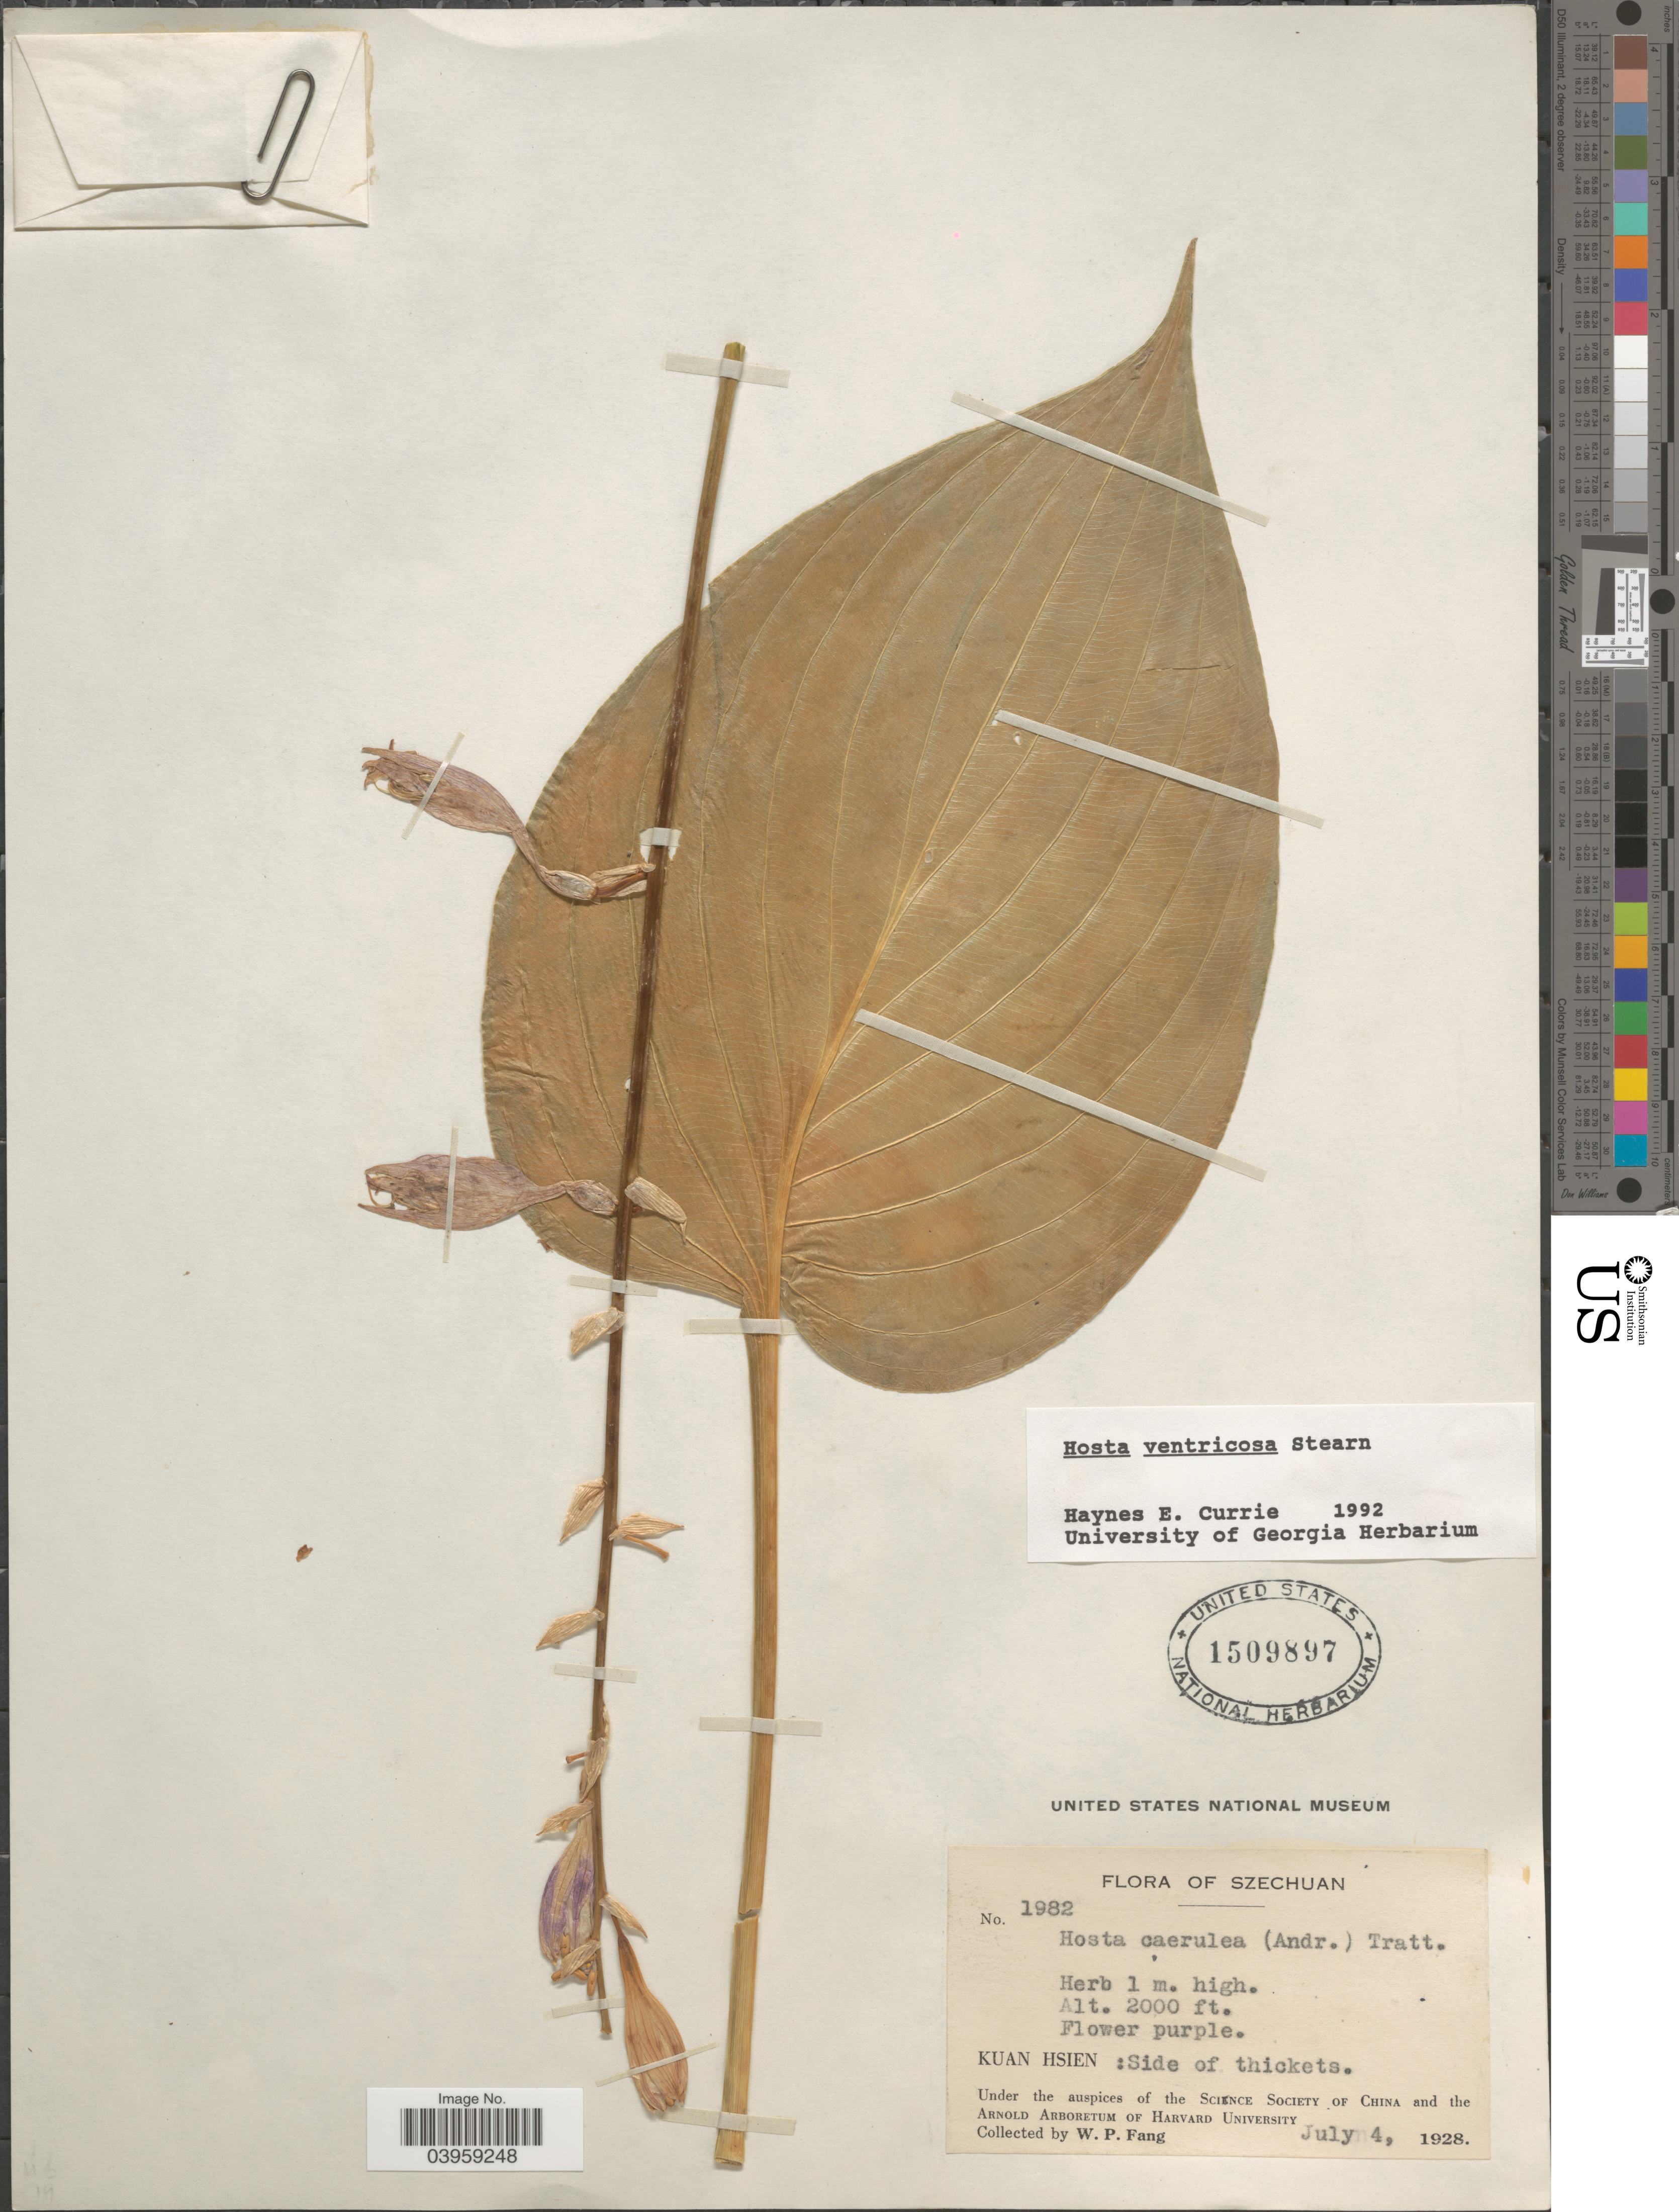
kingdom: Plantae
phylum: Tracheophyta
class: Liliopsida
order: Asparagales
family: Asparagaceae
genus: Hosta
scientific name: Hosta ventricosa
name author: Stearn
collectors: W. P. Fang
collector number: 1982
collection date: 1928-07-04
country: China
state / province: Sichuan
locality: Szechuan. Kuan Hsien.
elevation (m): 610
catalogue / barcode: US 1509897